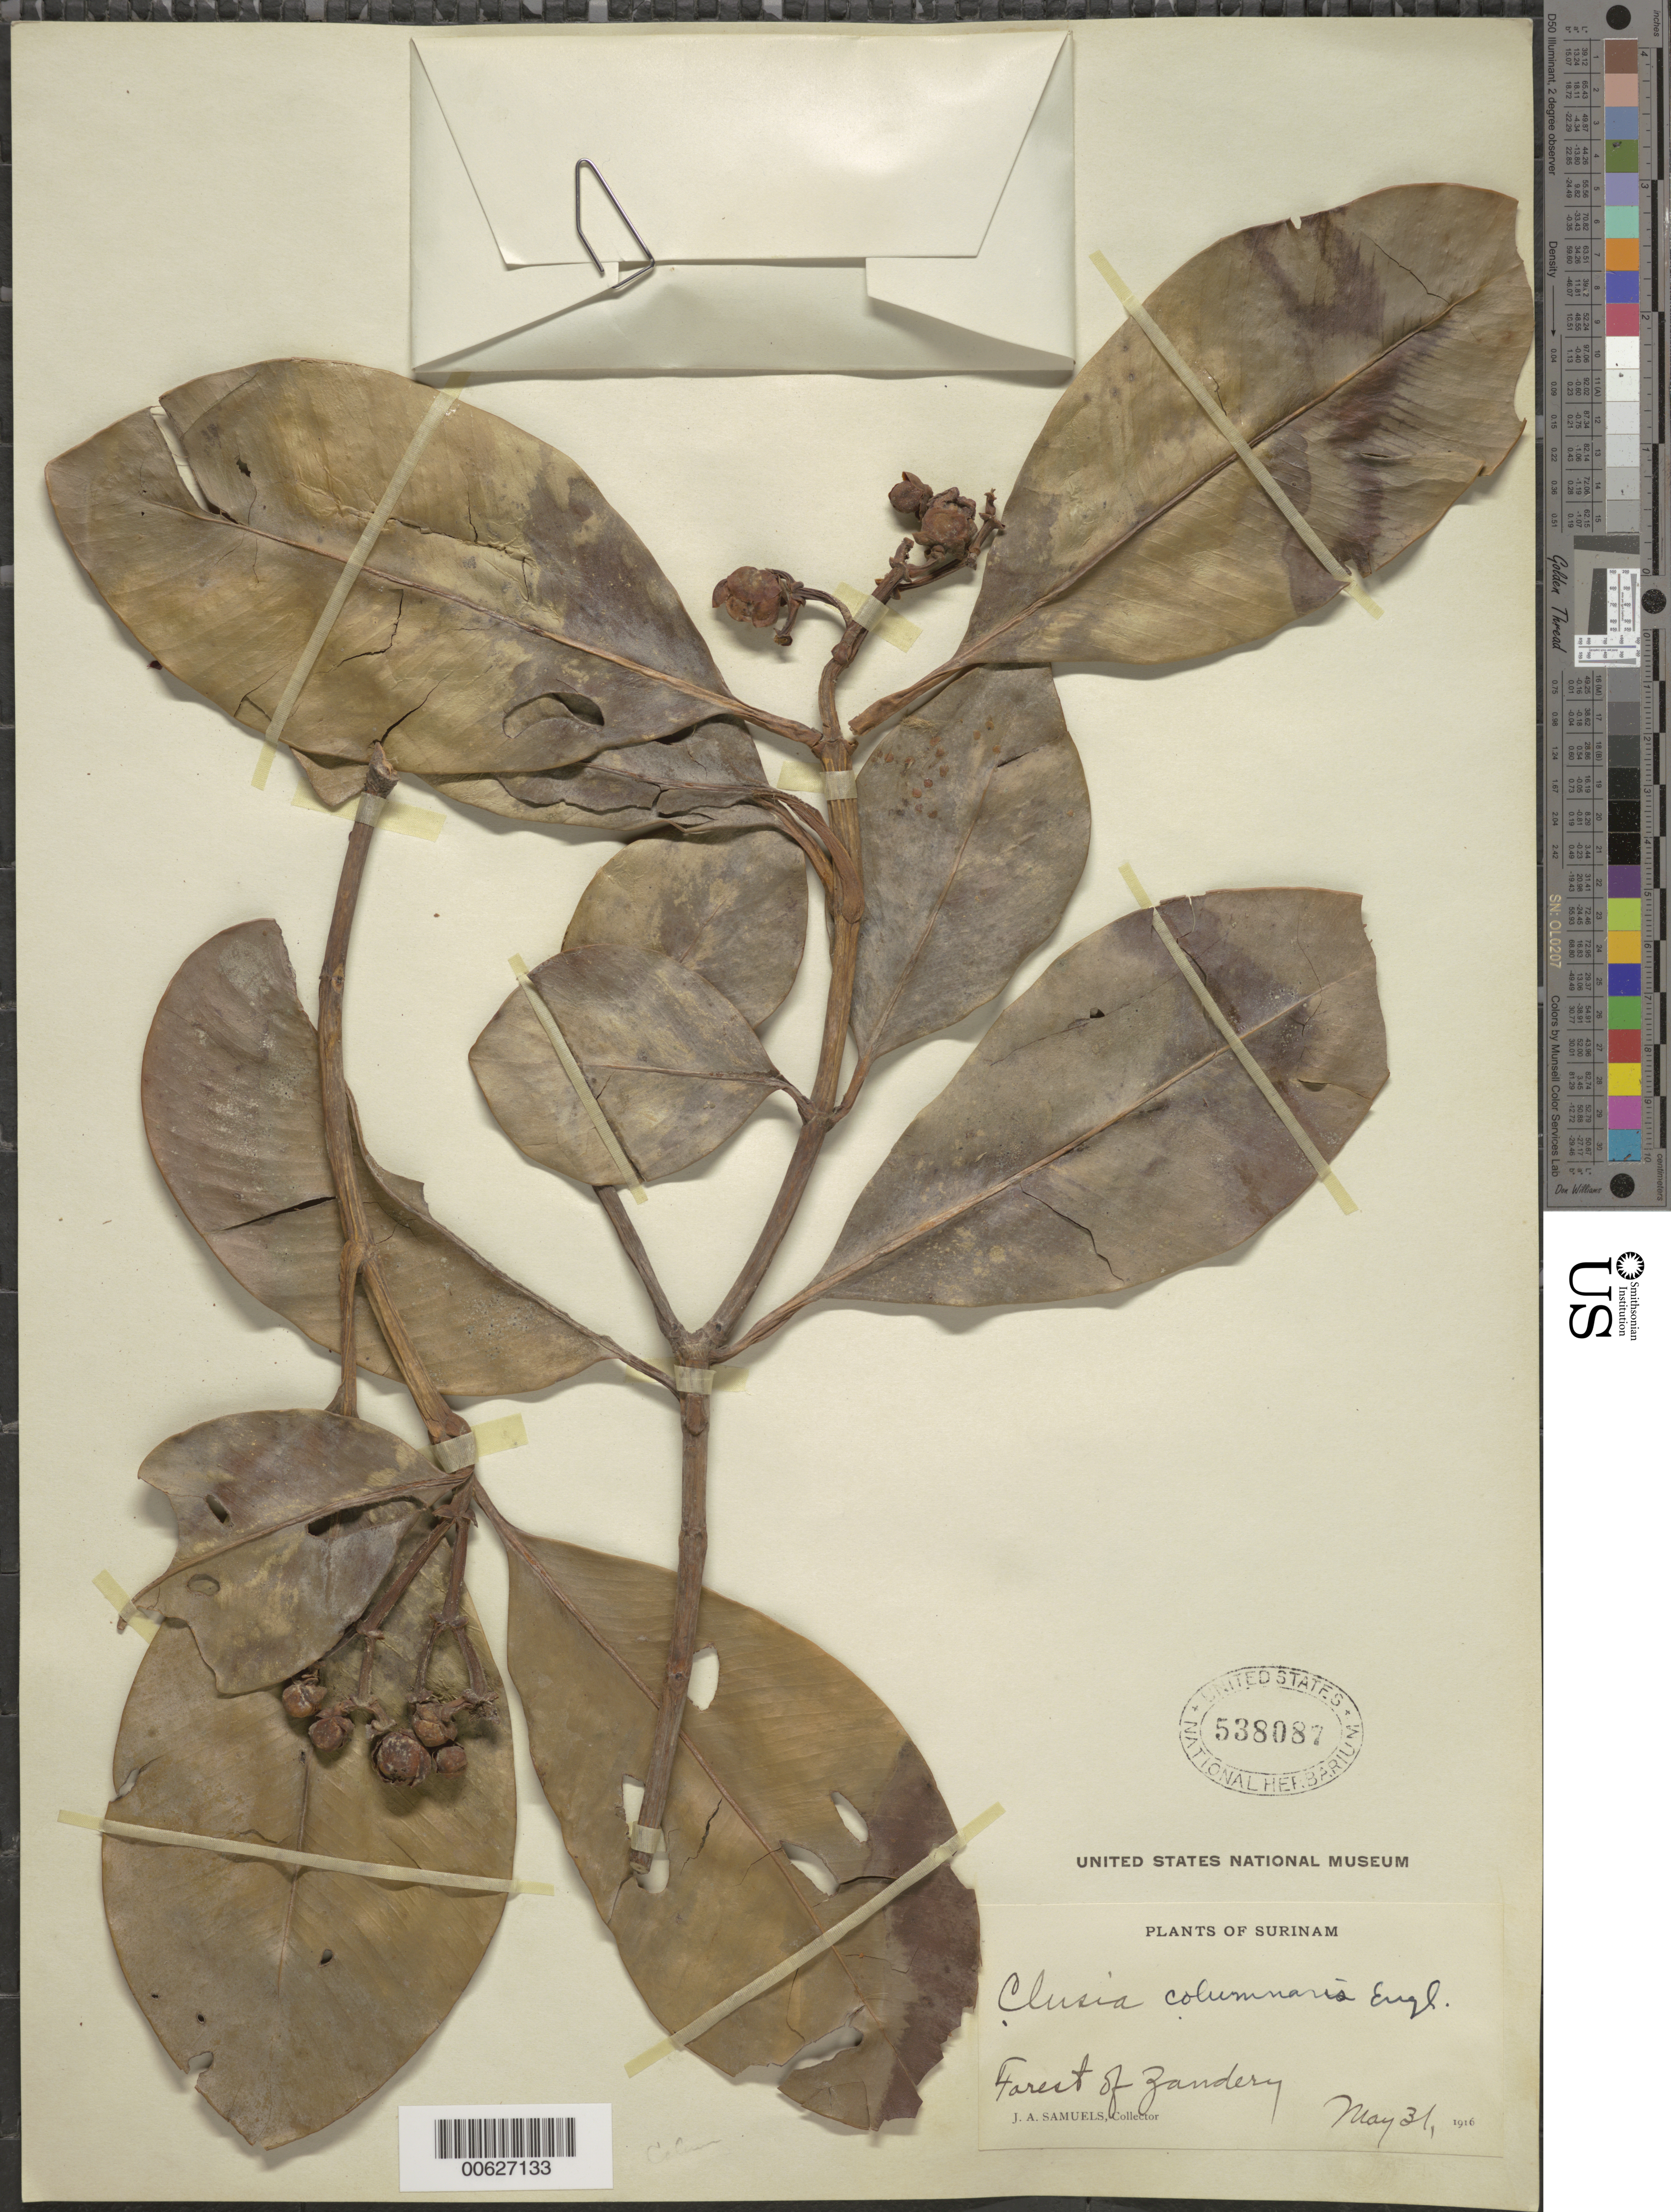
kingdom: Plantae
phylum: Tracheophyta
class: Magnoliopsida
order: Malpighiales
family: Clusiaceae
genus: Clusia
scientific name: Clusia columnaris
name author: Engl.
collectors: J. A. Samuels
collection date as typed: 31-May-16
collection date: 1916-05-31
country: Suriname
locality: Zanderij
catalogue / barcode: US 538087